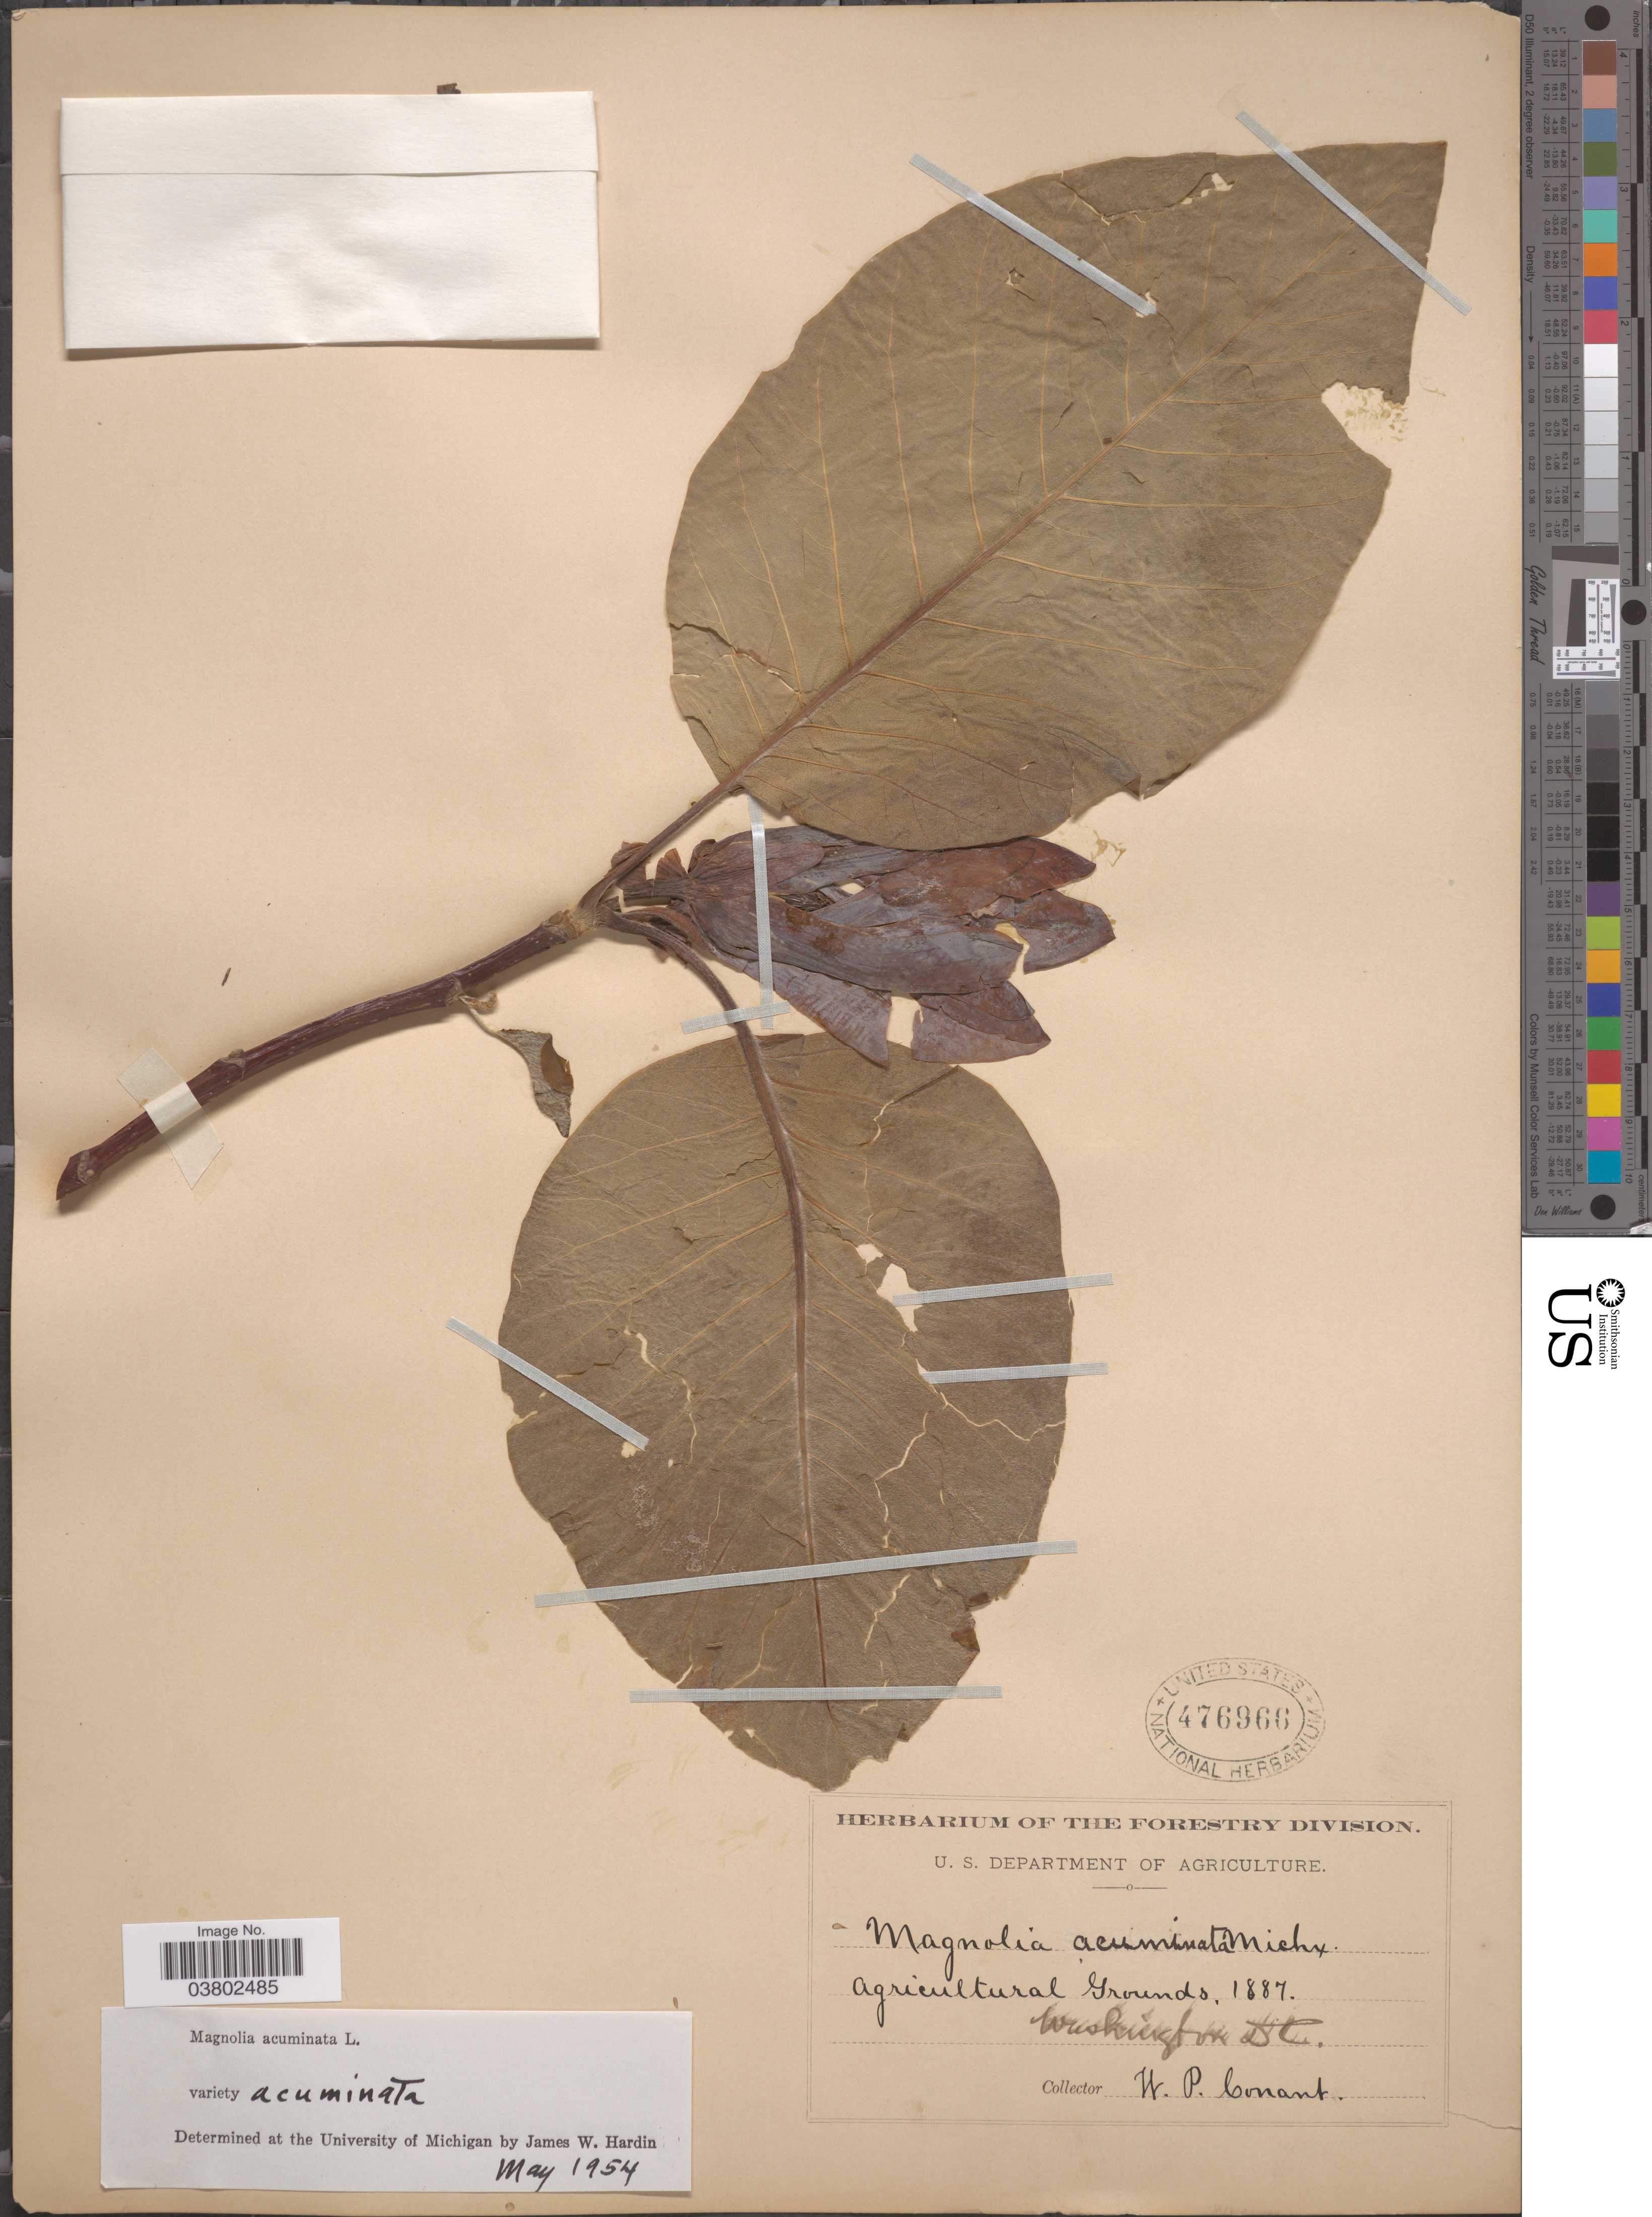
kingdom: Plantae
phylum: Tracheophyta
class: Magnoliopsida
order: Magnoliales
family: Magnoliaceae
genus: Magnolia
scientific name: Magnolia acuminata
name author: (L.) L.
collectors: W. P. Conant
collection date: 1887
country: United States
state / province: District of Columbia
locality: Agricultural Grounds. Washington DC.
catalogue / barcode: US 476966